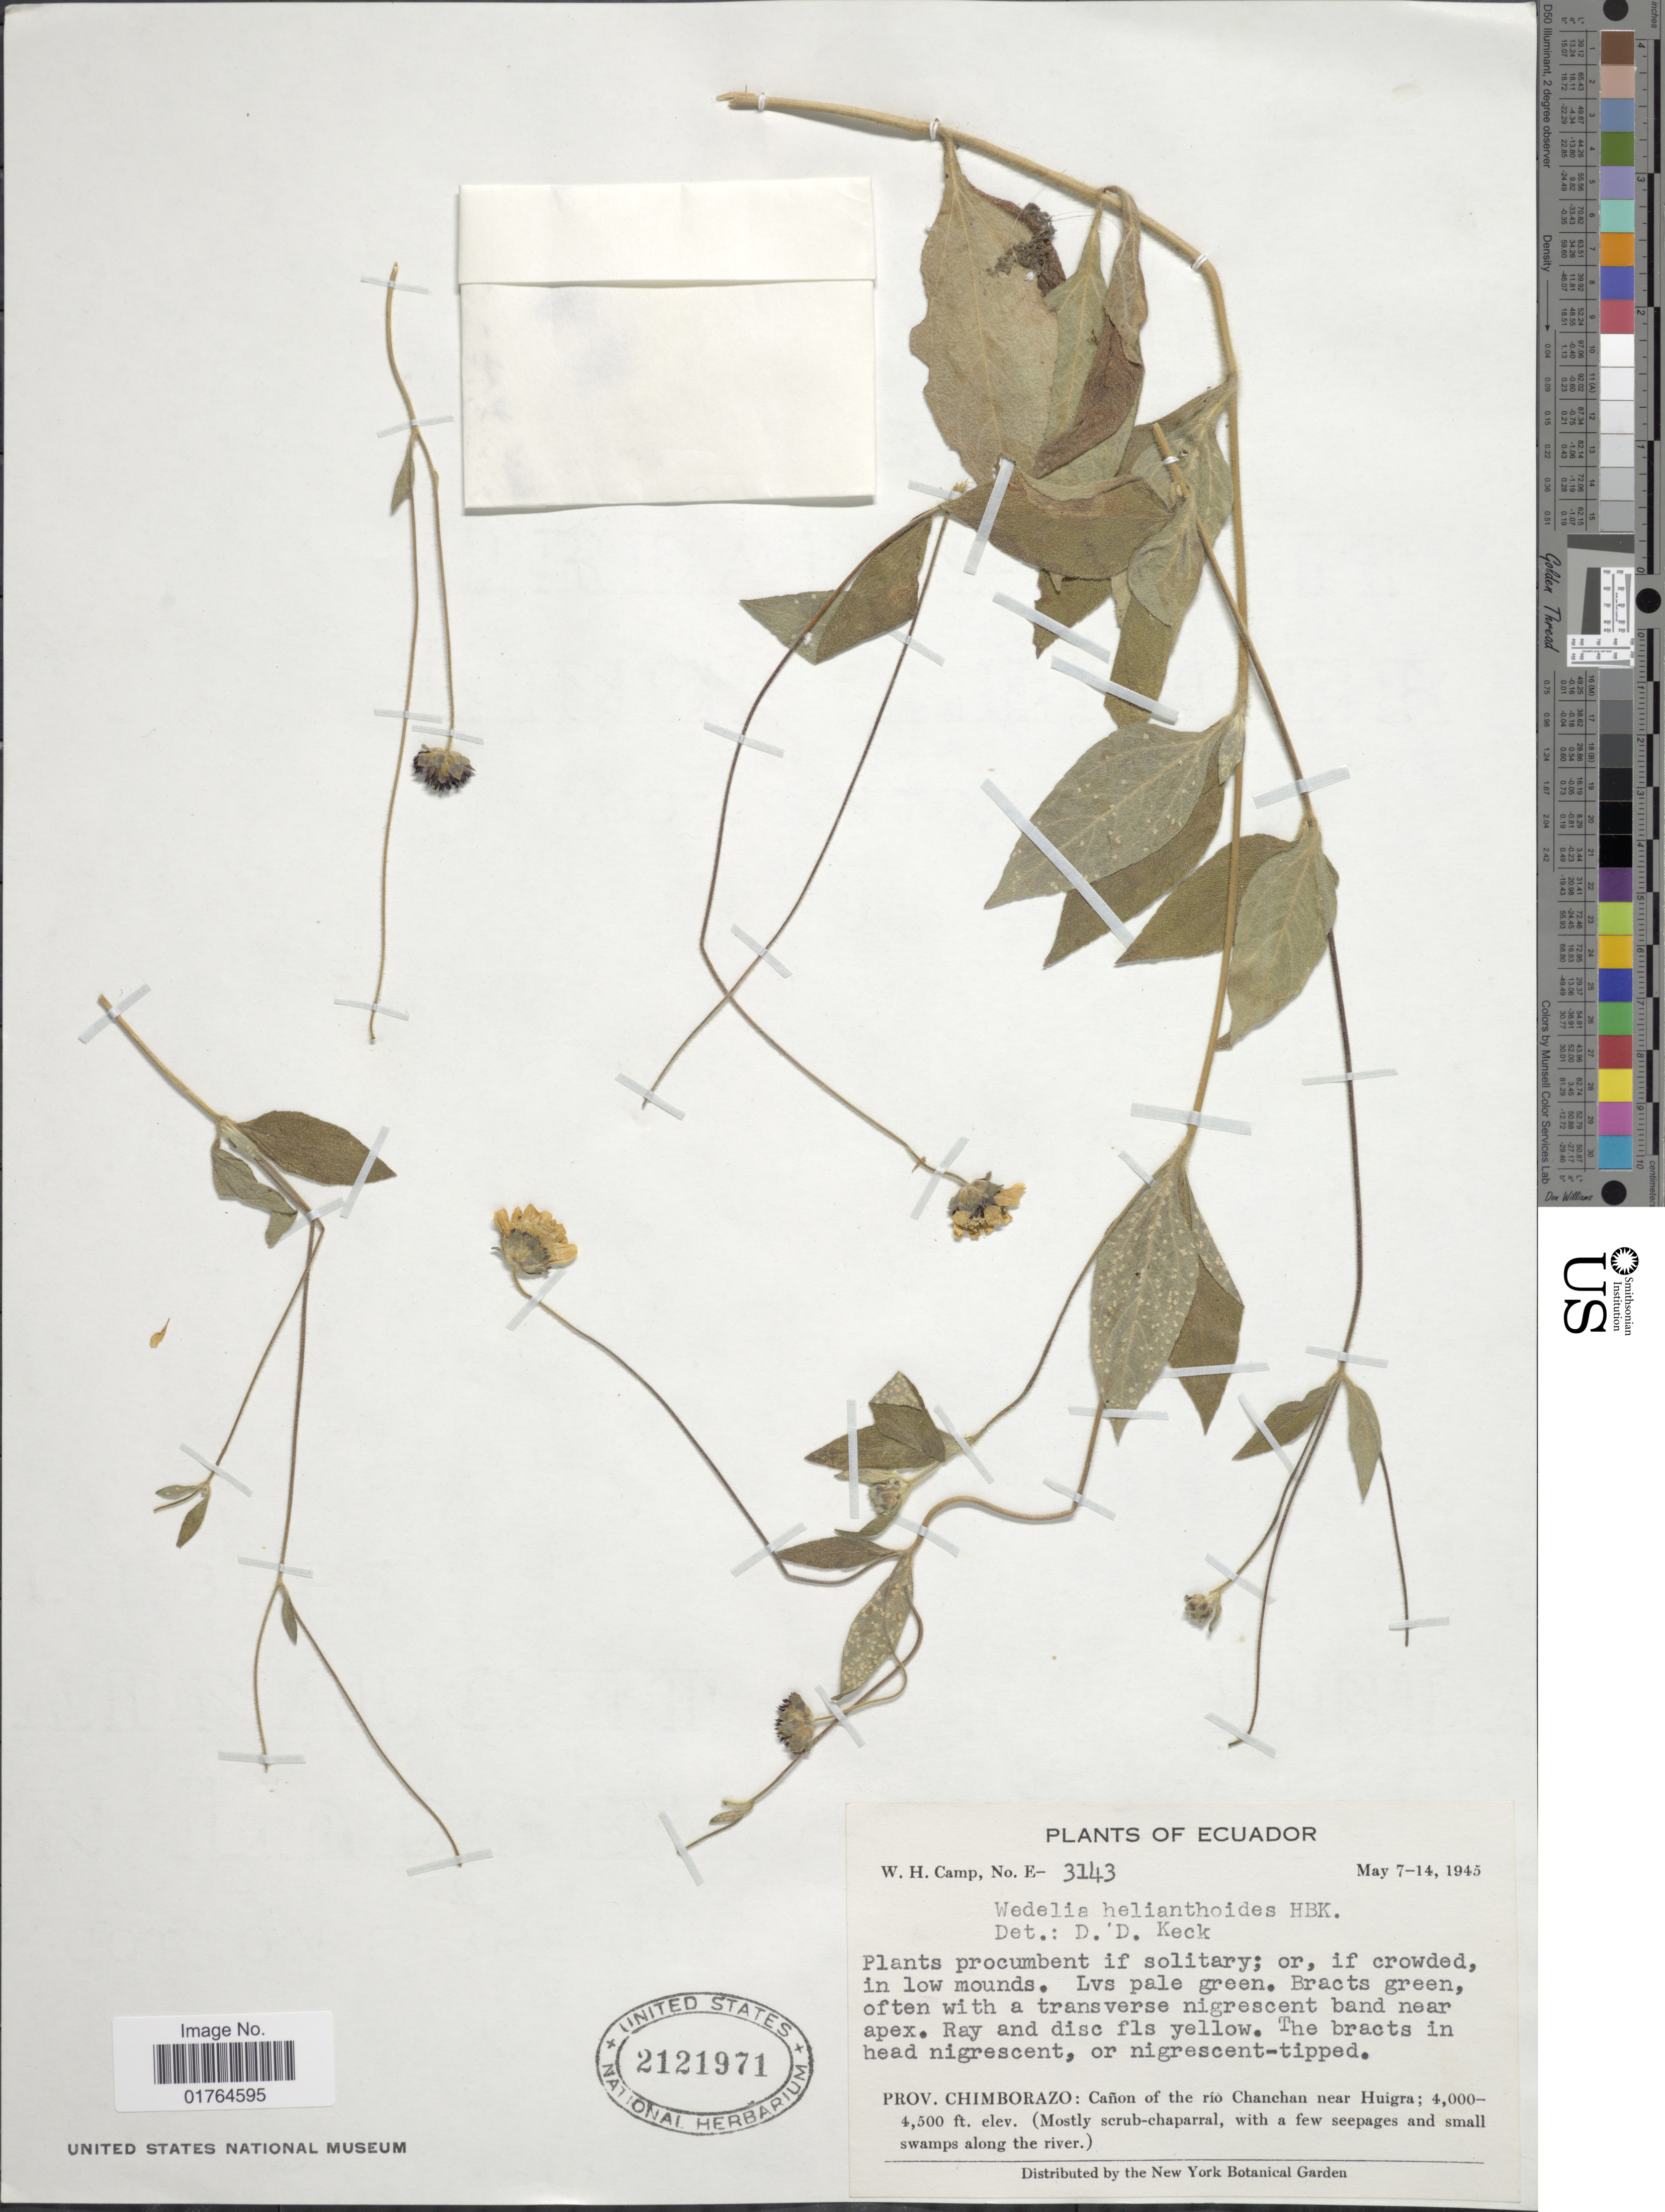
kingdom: Plantae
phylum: Tracheophyta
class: Magnoliopsida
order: Asterales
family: Asteraceae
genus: Wedelia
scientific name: Wedelia helianthoides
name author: Kunth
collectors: W. H. Camp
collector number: E-3143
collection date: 1945-05-07/1945-05-14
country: Ecuador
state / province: Chimborazo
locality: Canon of the rio Chanchan near Huigra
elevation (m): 1219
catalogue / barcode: US 2121971